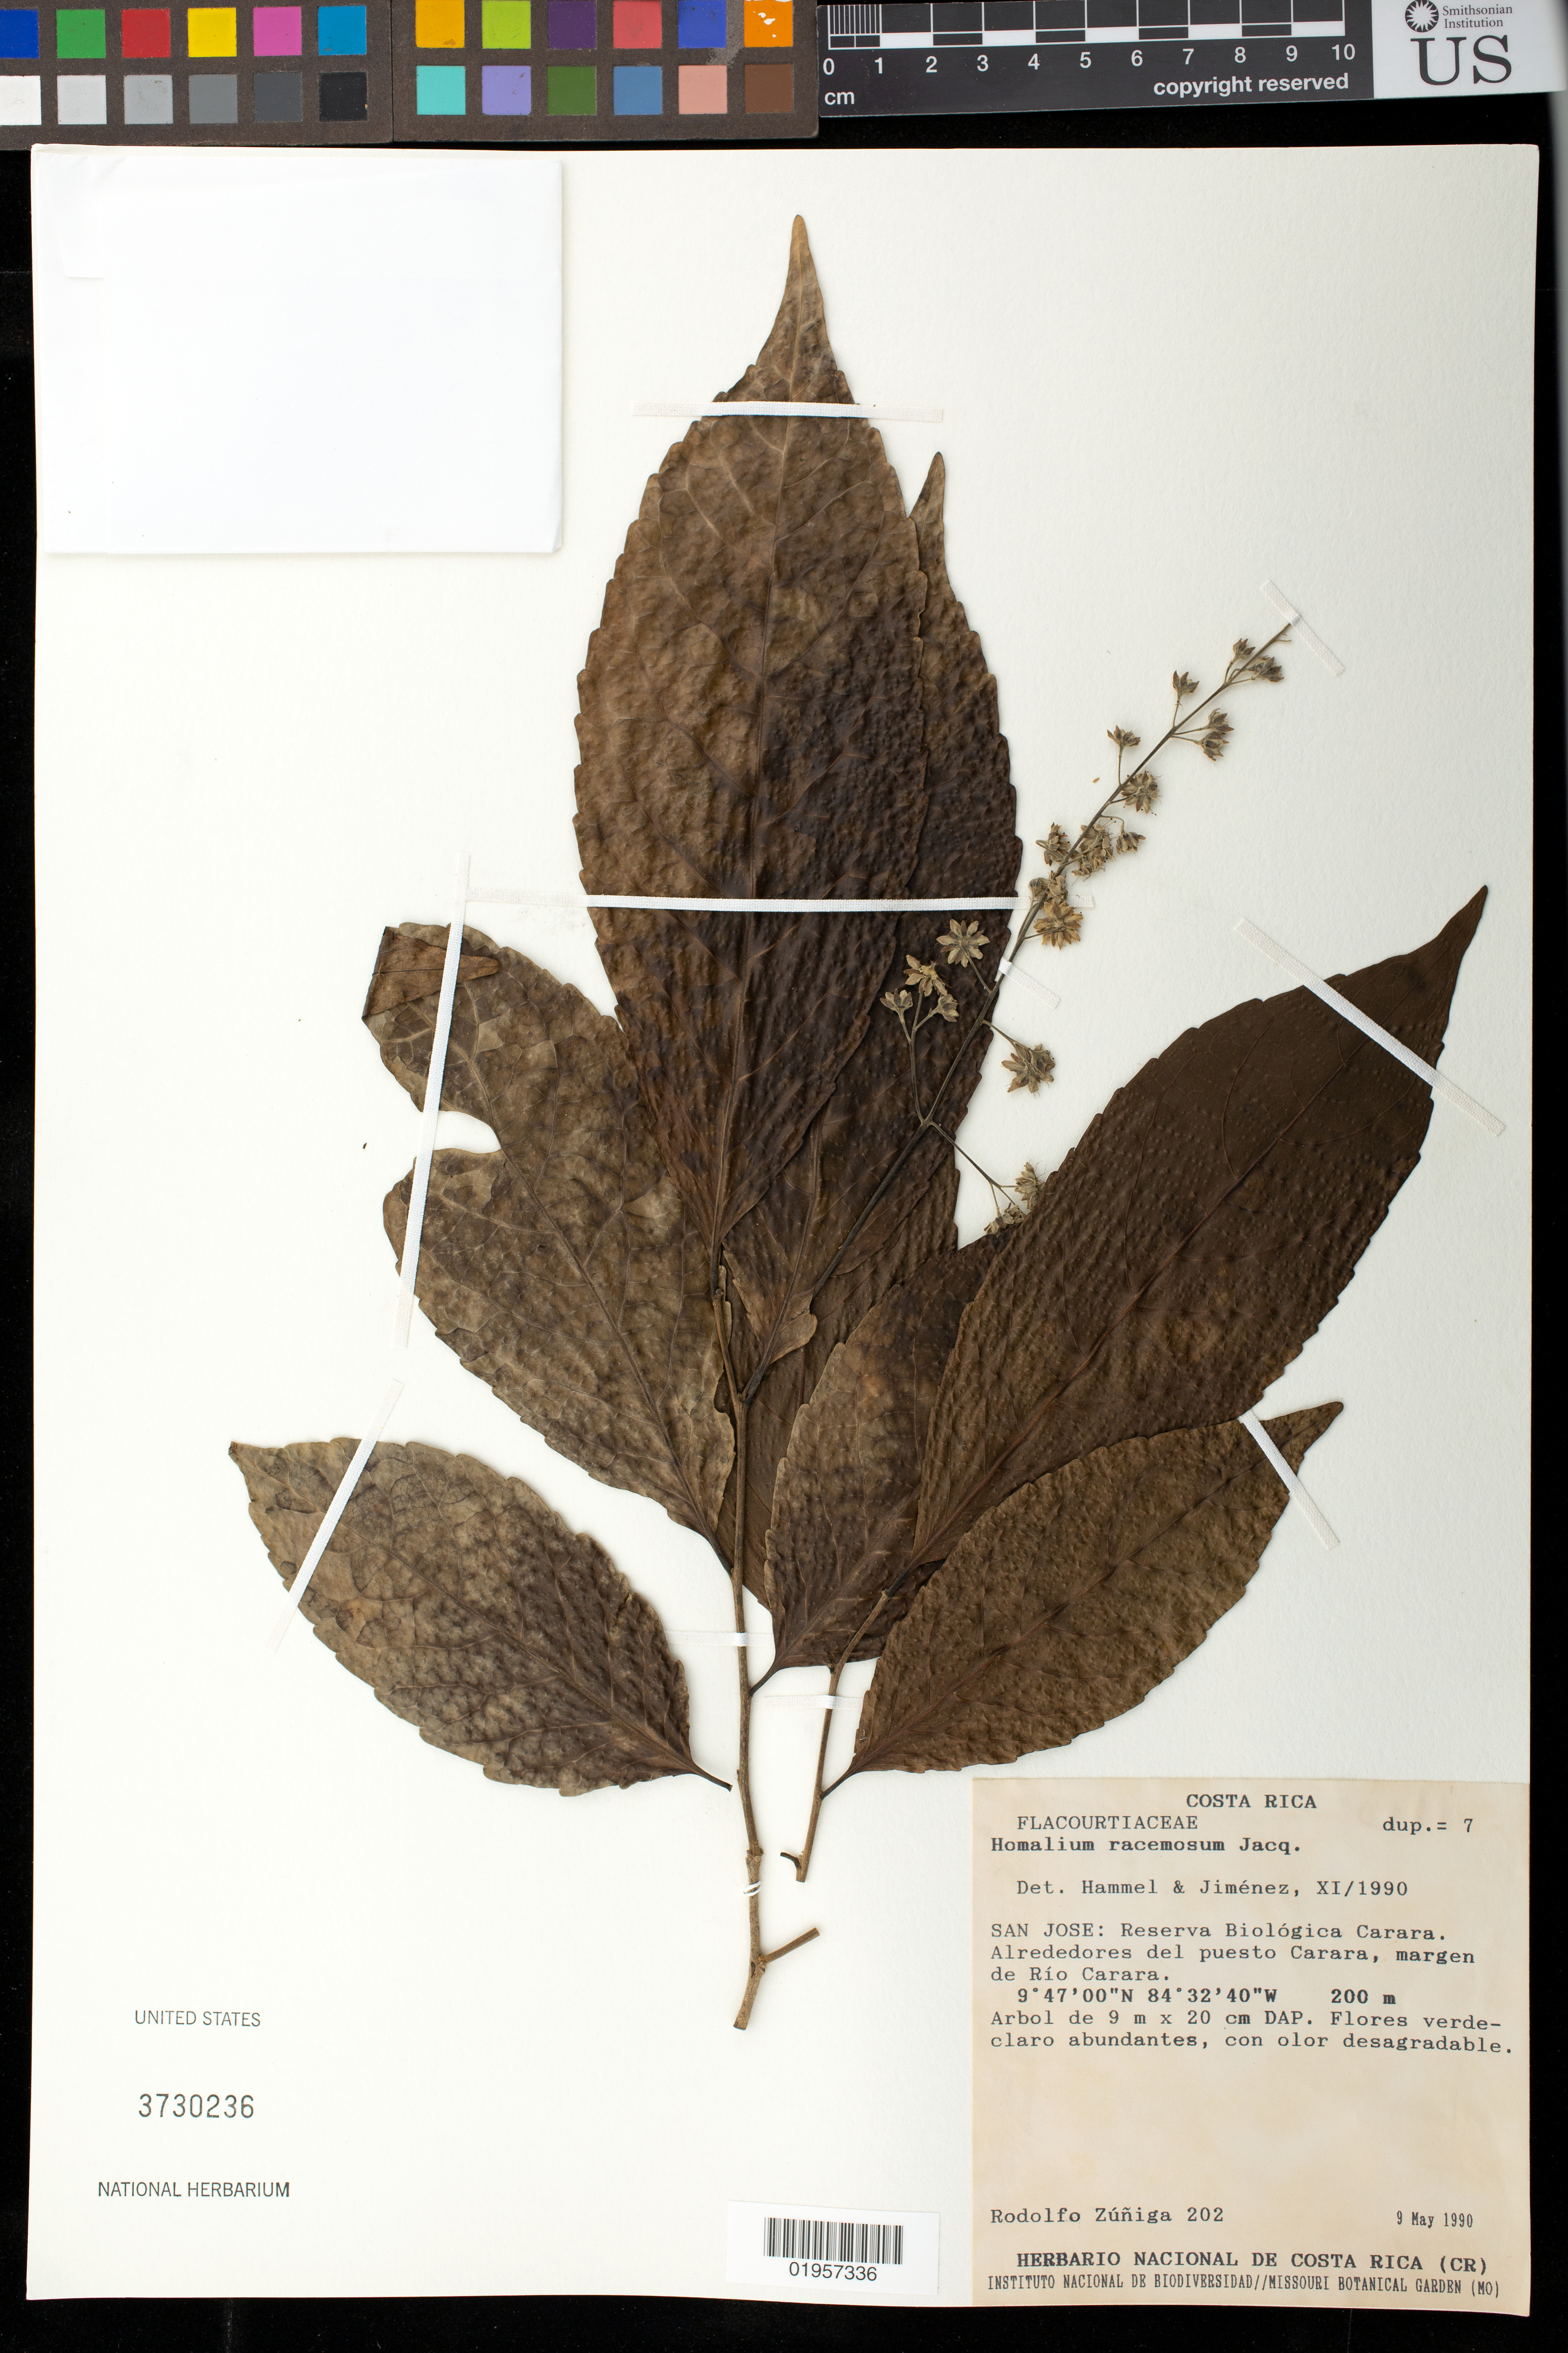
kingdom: Plantae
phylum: Tracheophyta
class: Magnoliopsida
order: Malpighiales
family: Salicaceae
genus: Homalium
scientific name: Homalium racemosum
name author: Jacq.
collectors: R. Zuniga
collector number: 202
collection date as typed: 9 May 1990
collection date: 1990-05-09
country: Costa Rica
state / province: San José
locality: Reserva Biologica Carara. Alrededores del puesto Carara, margen de Rio Carara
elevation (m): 200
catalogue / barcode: US 3730236